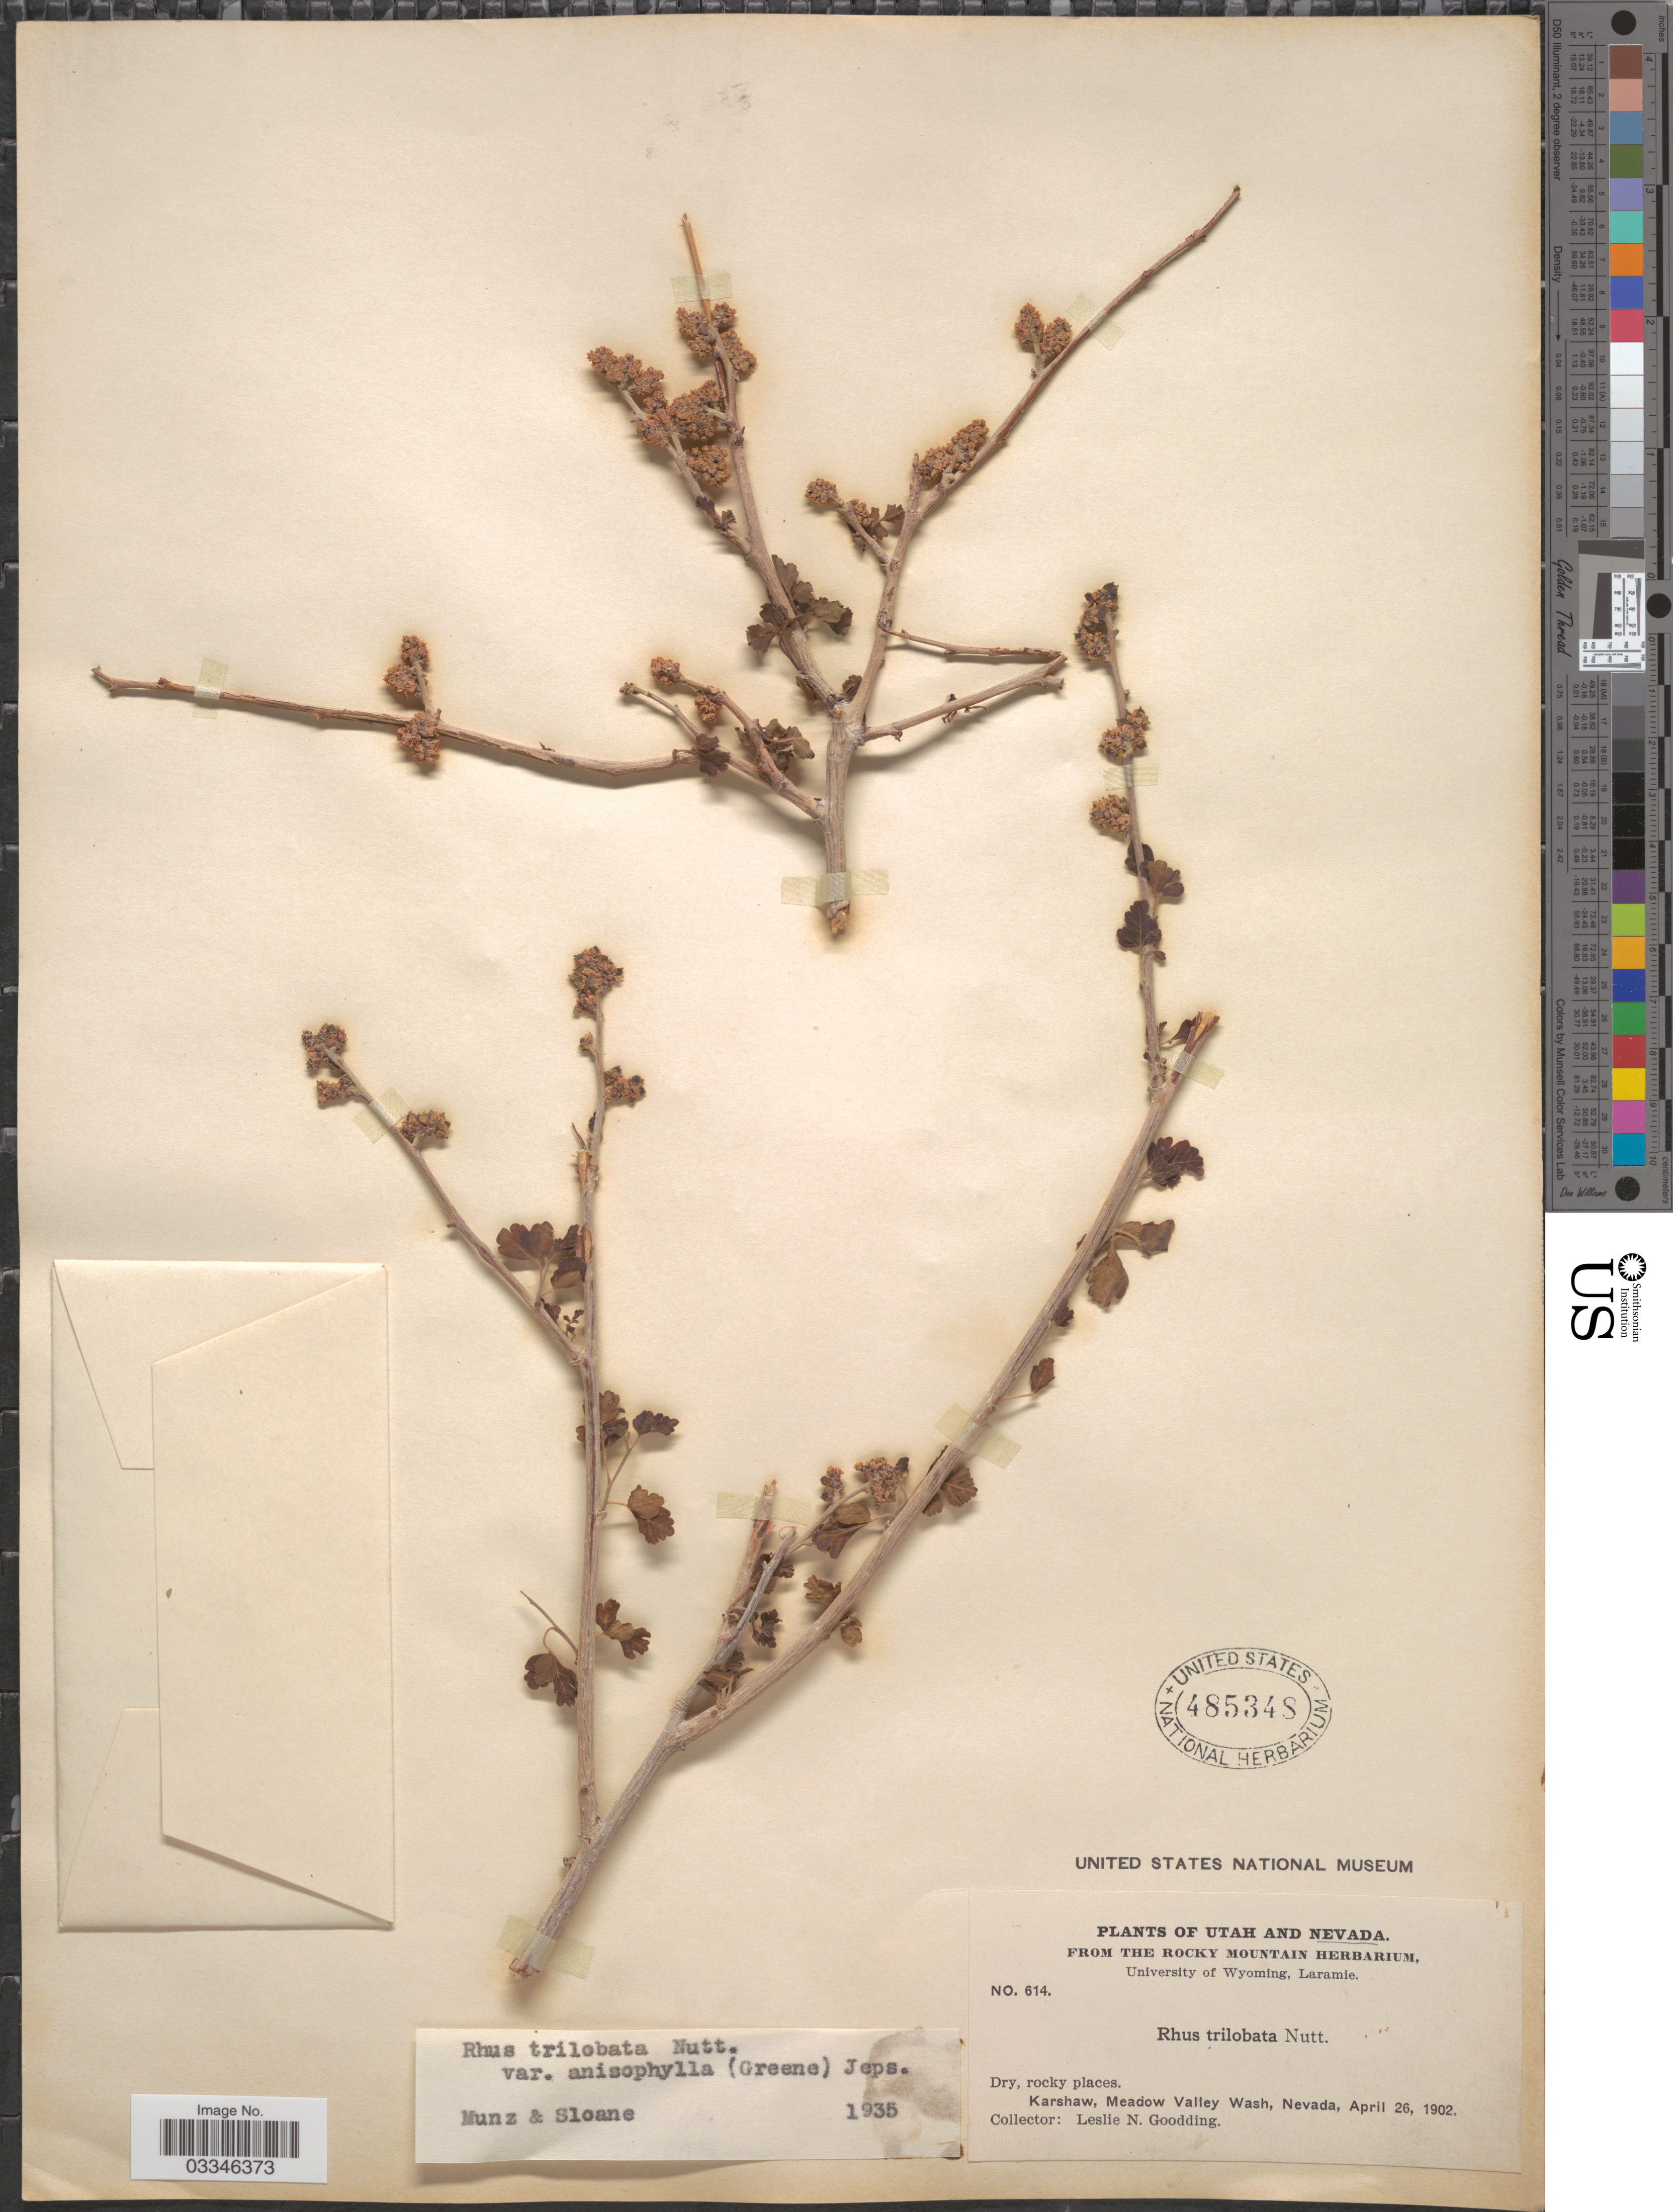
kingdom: Plantae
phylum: Tracheophyta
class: Magnoliopsida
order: Sapindales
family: Anacardiaceae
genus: Rhus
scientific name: Rhus trilobata var. anisophylla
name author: (Greene) Jeps.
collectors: L. N. Goodding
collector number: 614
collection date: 1902-04-26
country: United States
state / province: Nevada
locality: Karshaw, Meadow Valley Wash.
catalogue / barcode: US 485348